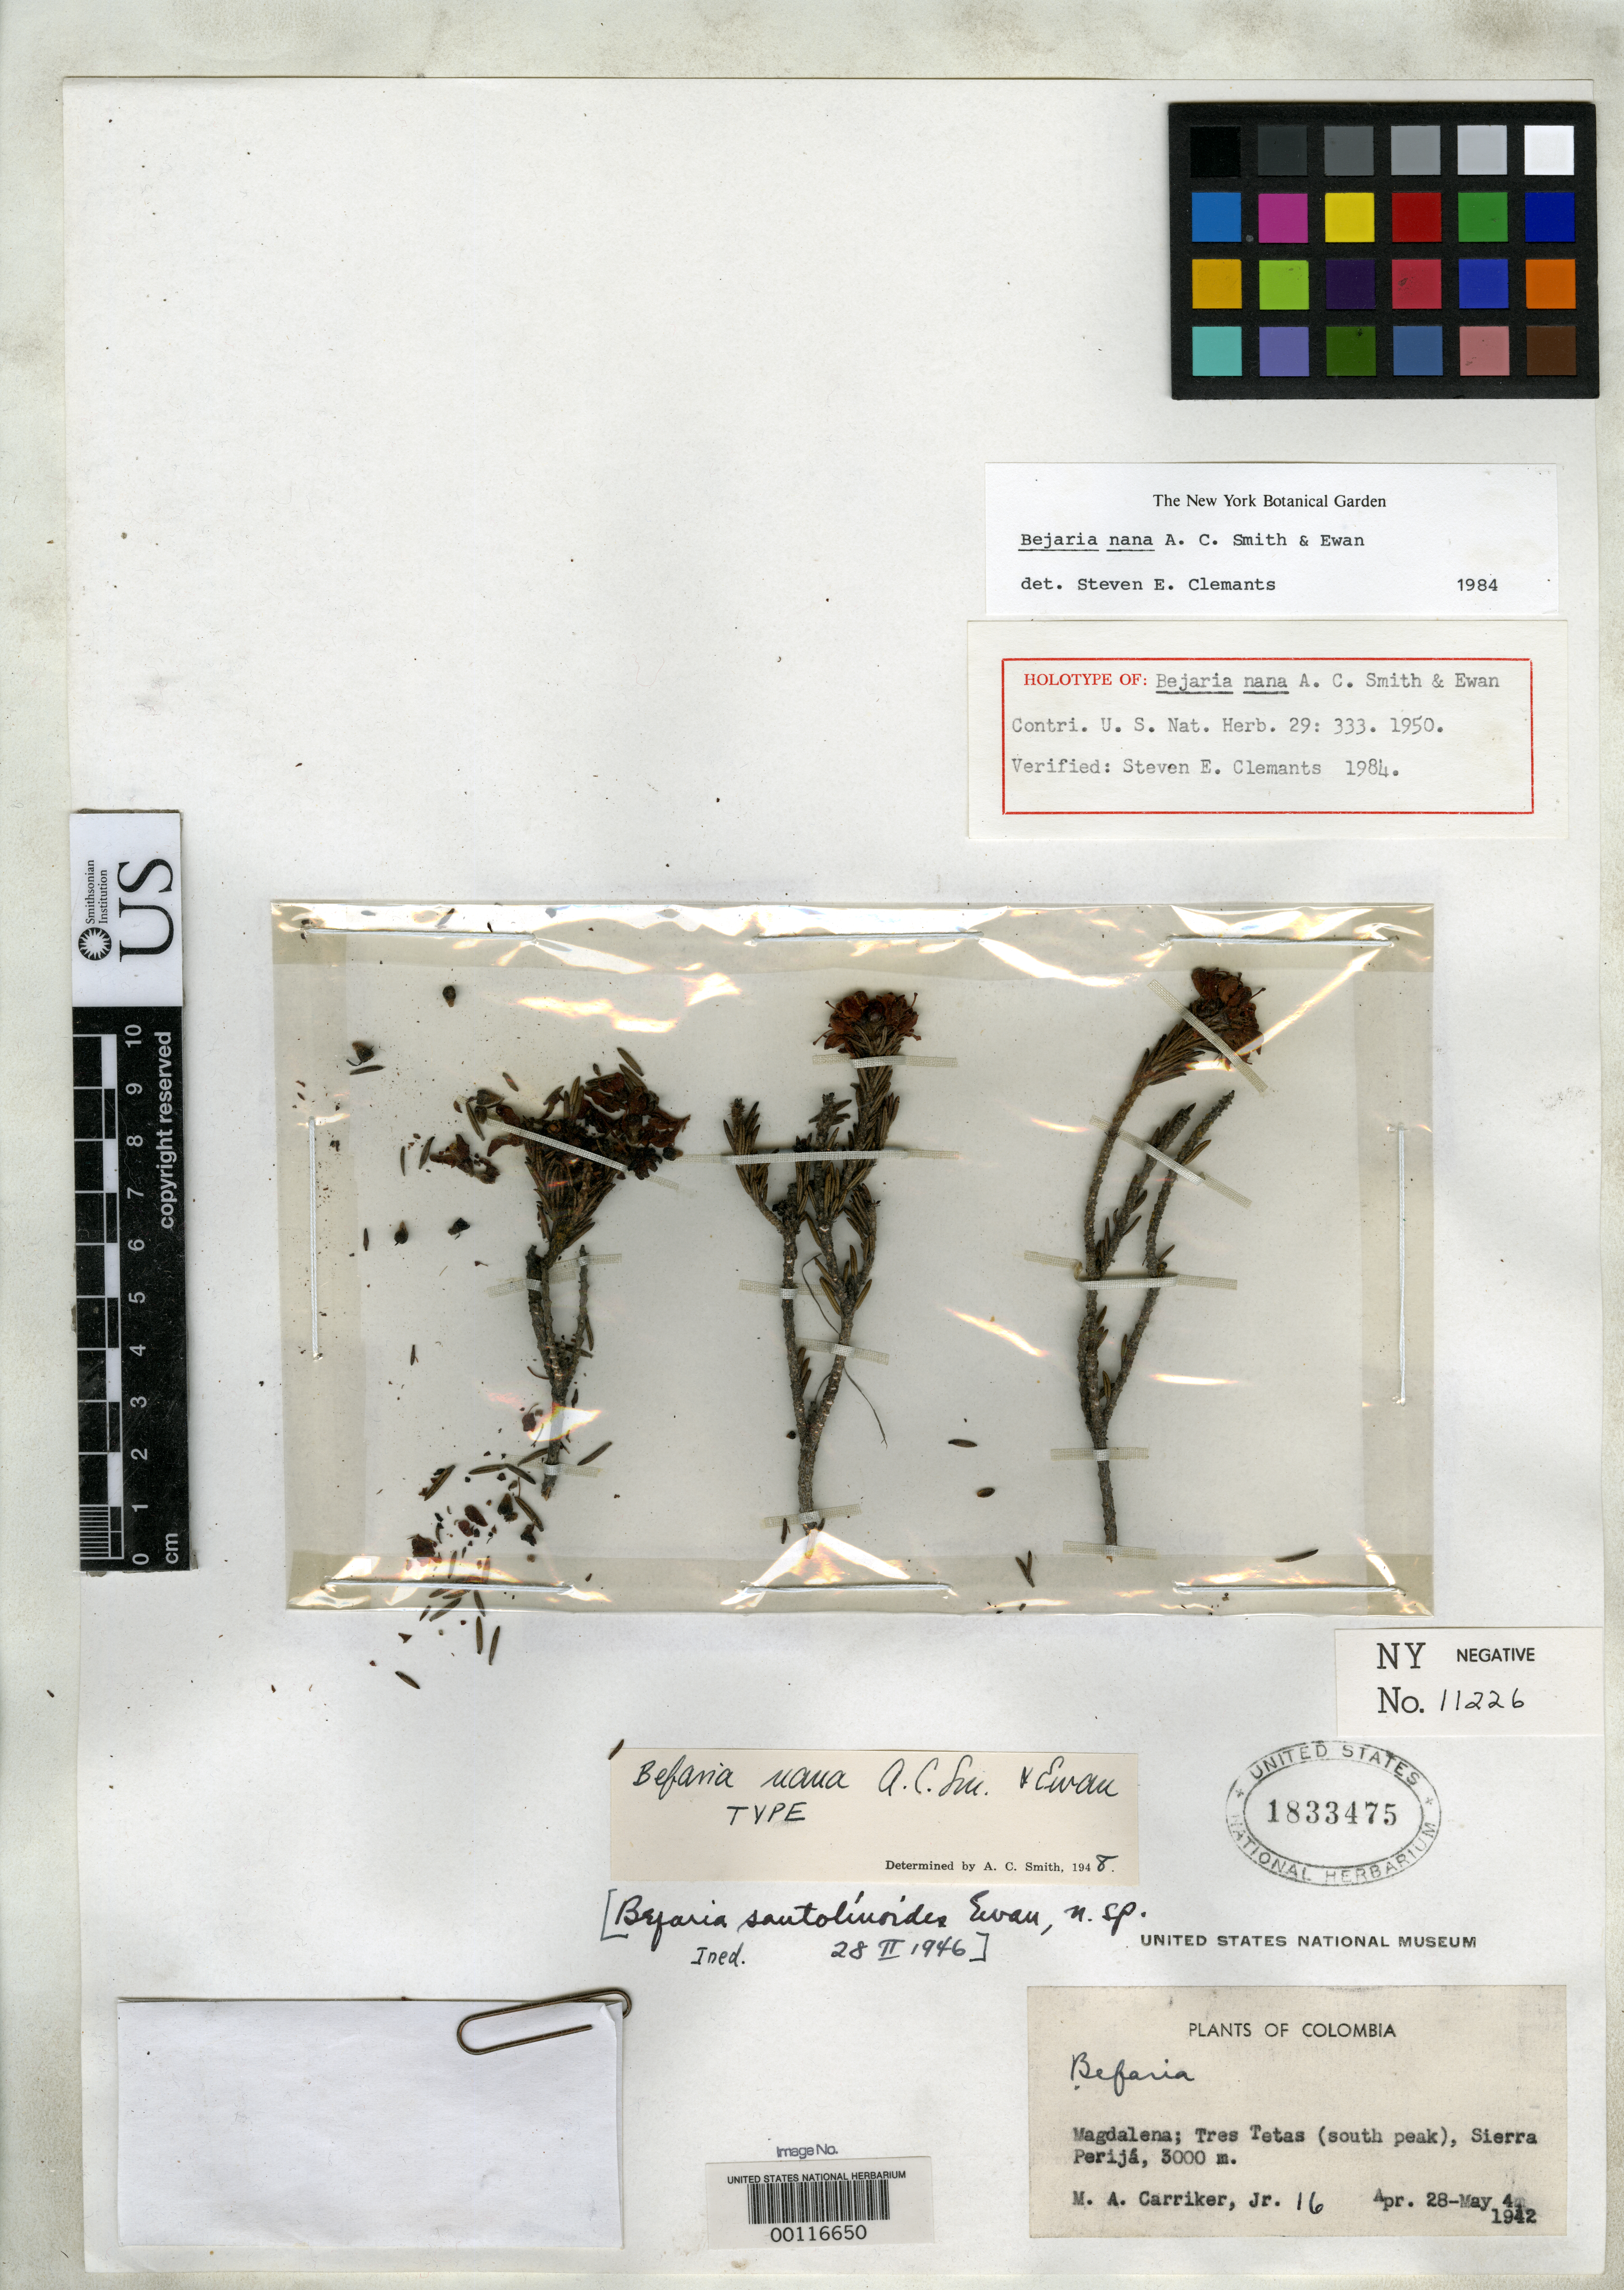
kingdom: Plantae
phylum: Tracheophyta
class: Magnoliopsida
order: Ericales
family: Ericaceae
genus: Bejaria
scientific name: Bejaria nana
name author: A.C. Sm. & Ewan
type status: Holotype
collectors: M. A. Carriker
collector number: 16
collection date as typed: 1942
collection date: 1942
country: Colombia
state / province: Magdalena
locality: Tres Tetas, S peak, Sierra Perija.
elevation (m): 3000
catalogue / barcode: US 1833475